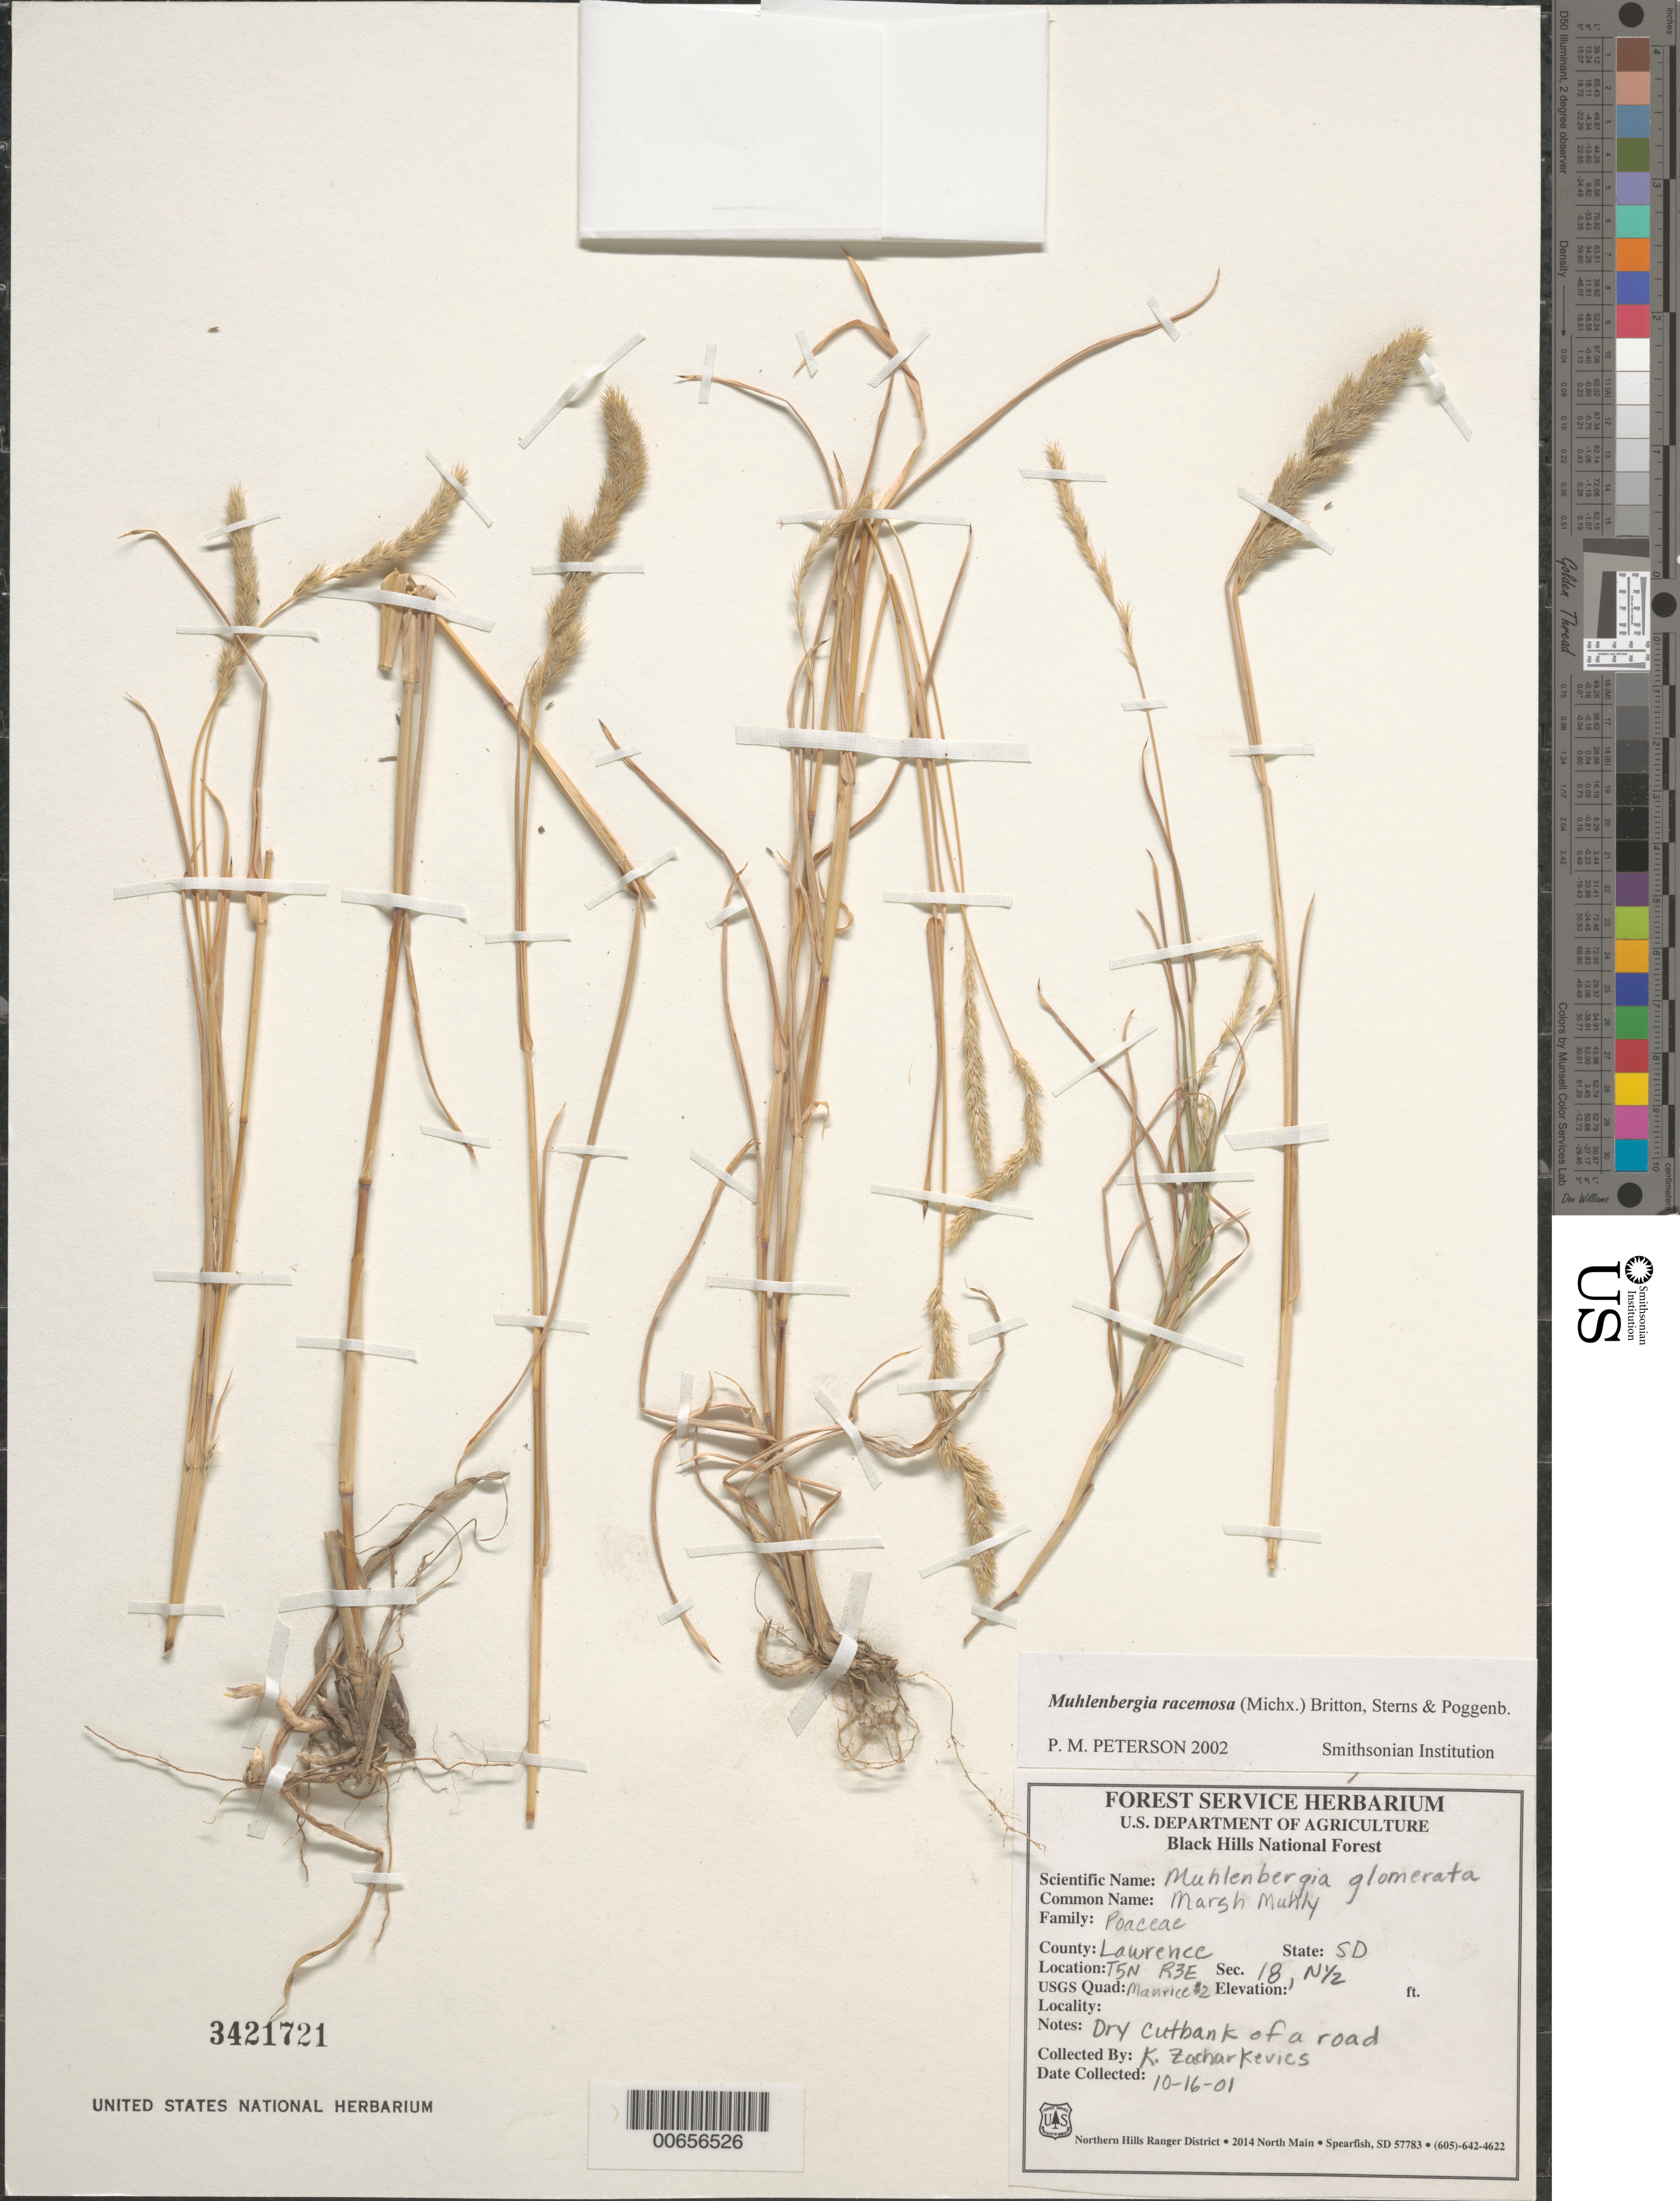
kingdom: Plantae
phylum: Tracheophyta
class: Liliopsida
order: Poales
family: Poaceae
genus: Muhlenbergia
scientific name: Muhlenbergia racemosa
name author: (Michx.) Britton et al.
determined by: Peterson, Paul M., (BOT), Smithsonian Institution - National Museum of Natural History (UNITED STATES)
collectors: K. Zacharkevics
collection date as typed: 16 Oct 2001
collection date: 2001-10-16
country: United States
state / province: South Dakota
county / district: Lawrence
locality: Dry cutbank of a road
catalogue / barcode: US 3421721